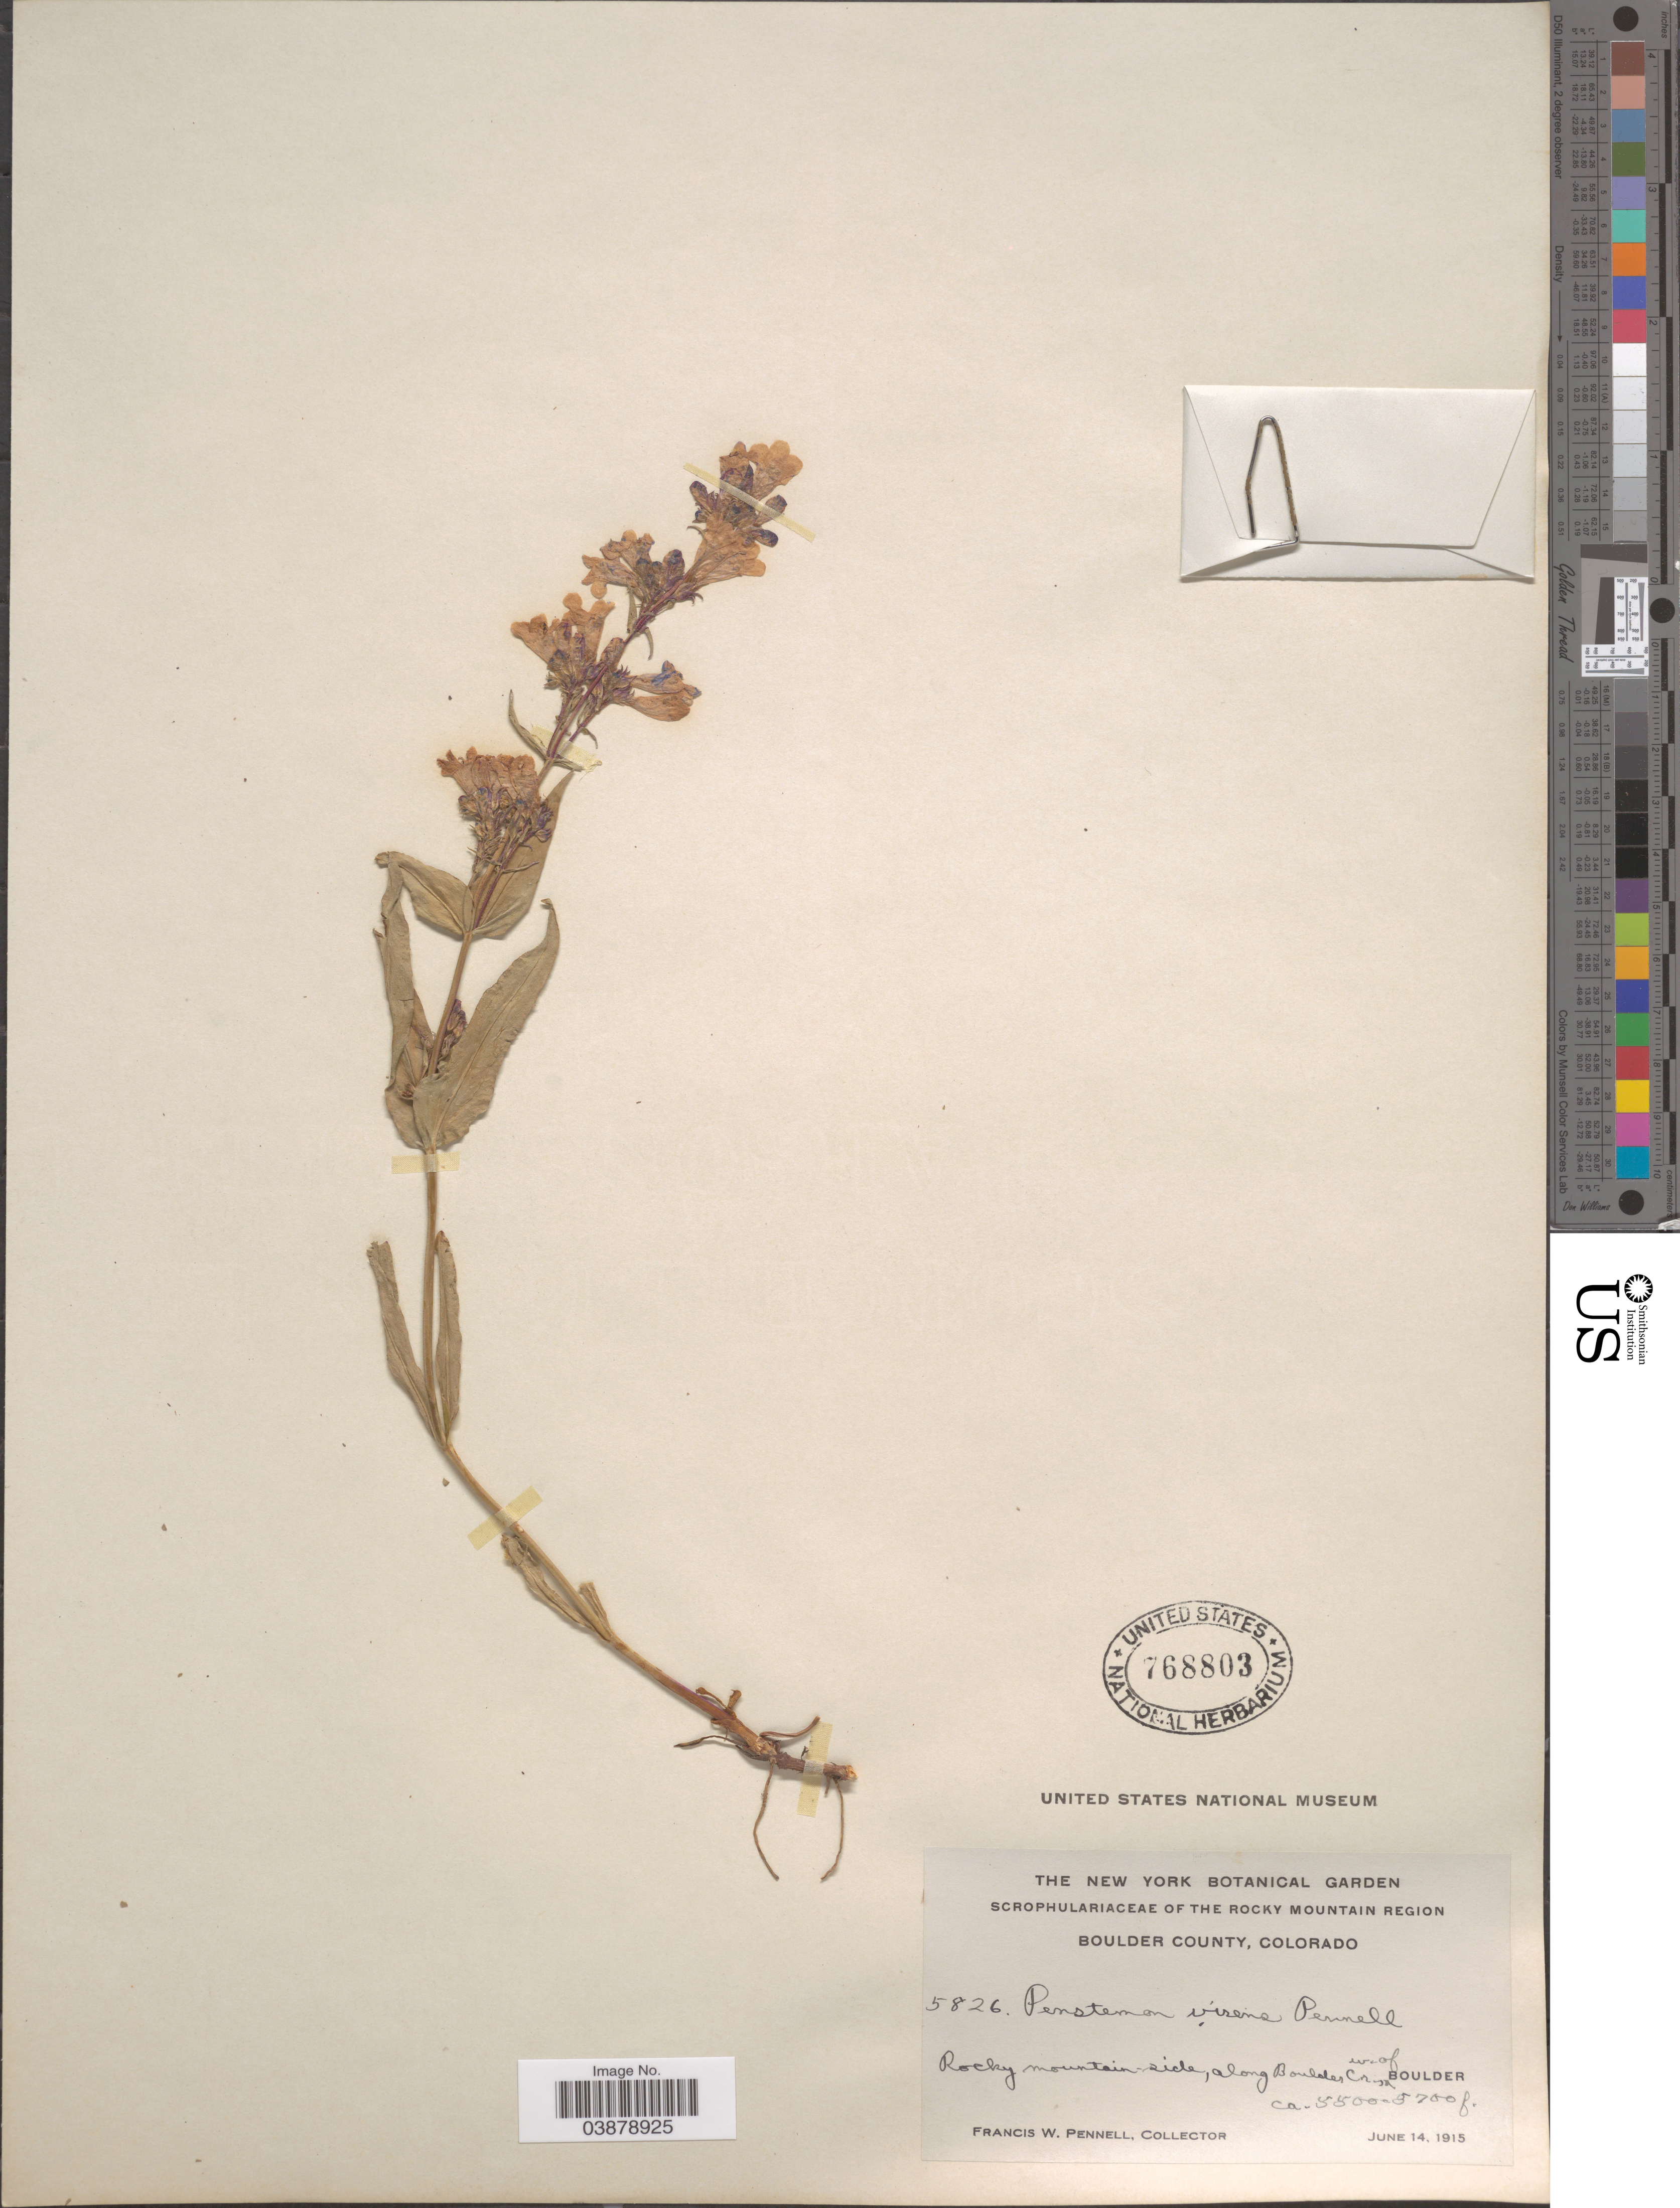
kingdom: Plantae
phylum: Tracheophyta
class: Magnoliopsida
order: Lamiales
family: Plantaginaceae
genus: Penstemon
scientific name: Penstemon virens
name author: Pennell ex Rydb.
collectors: F. W. Pennell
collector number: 5826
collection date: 1915-06-14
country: United States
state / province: Colorado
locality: The Rocky Mountain. Boulder County. Rocky mountain side, along Boulder Creek w. of Boulder.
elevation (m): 1676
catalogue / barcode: US 768803